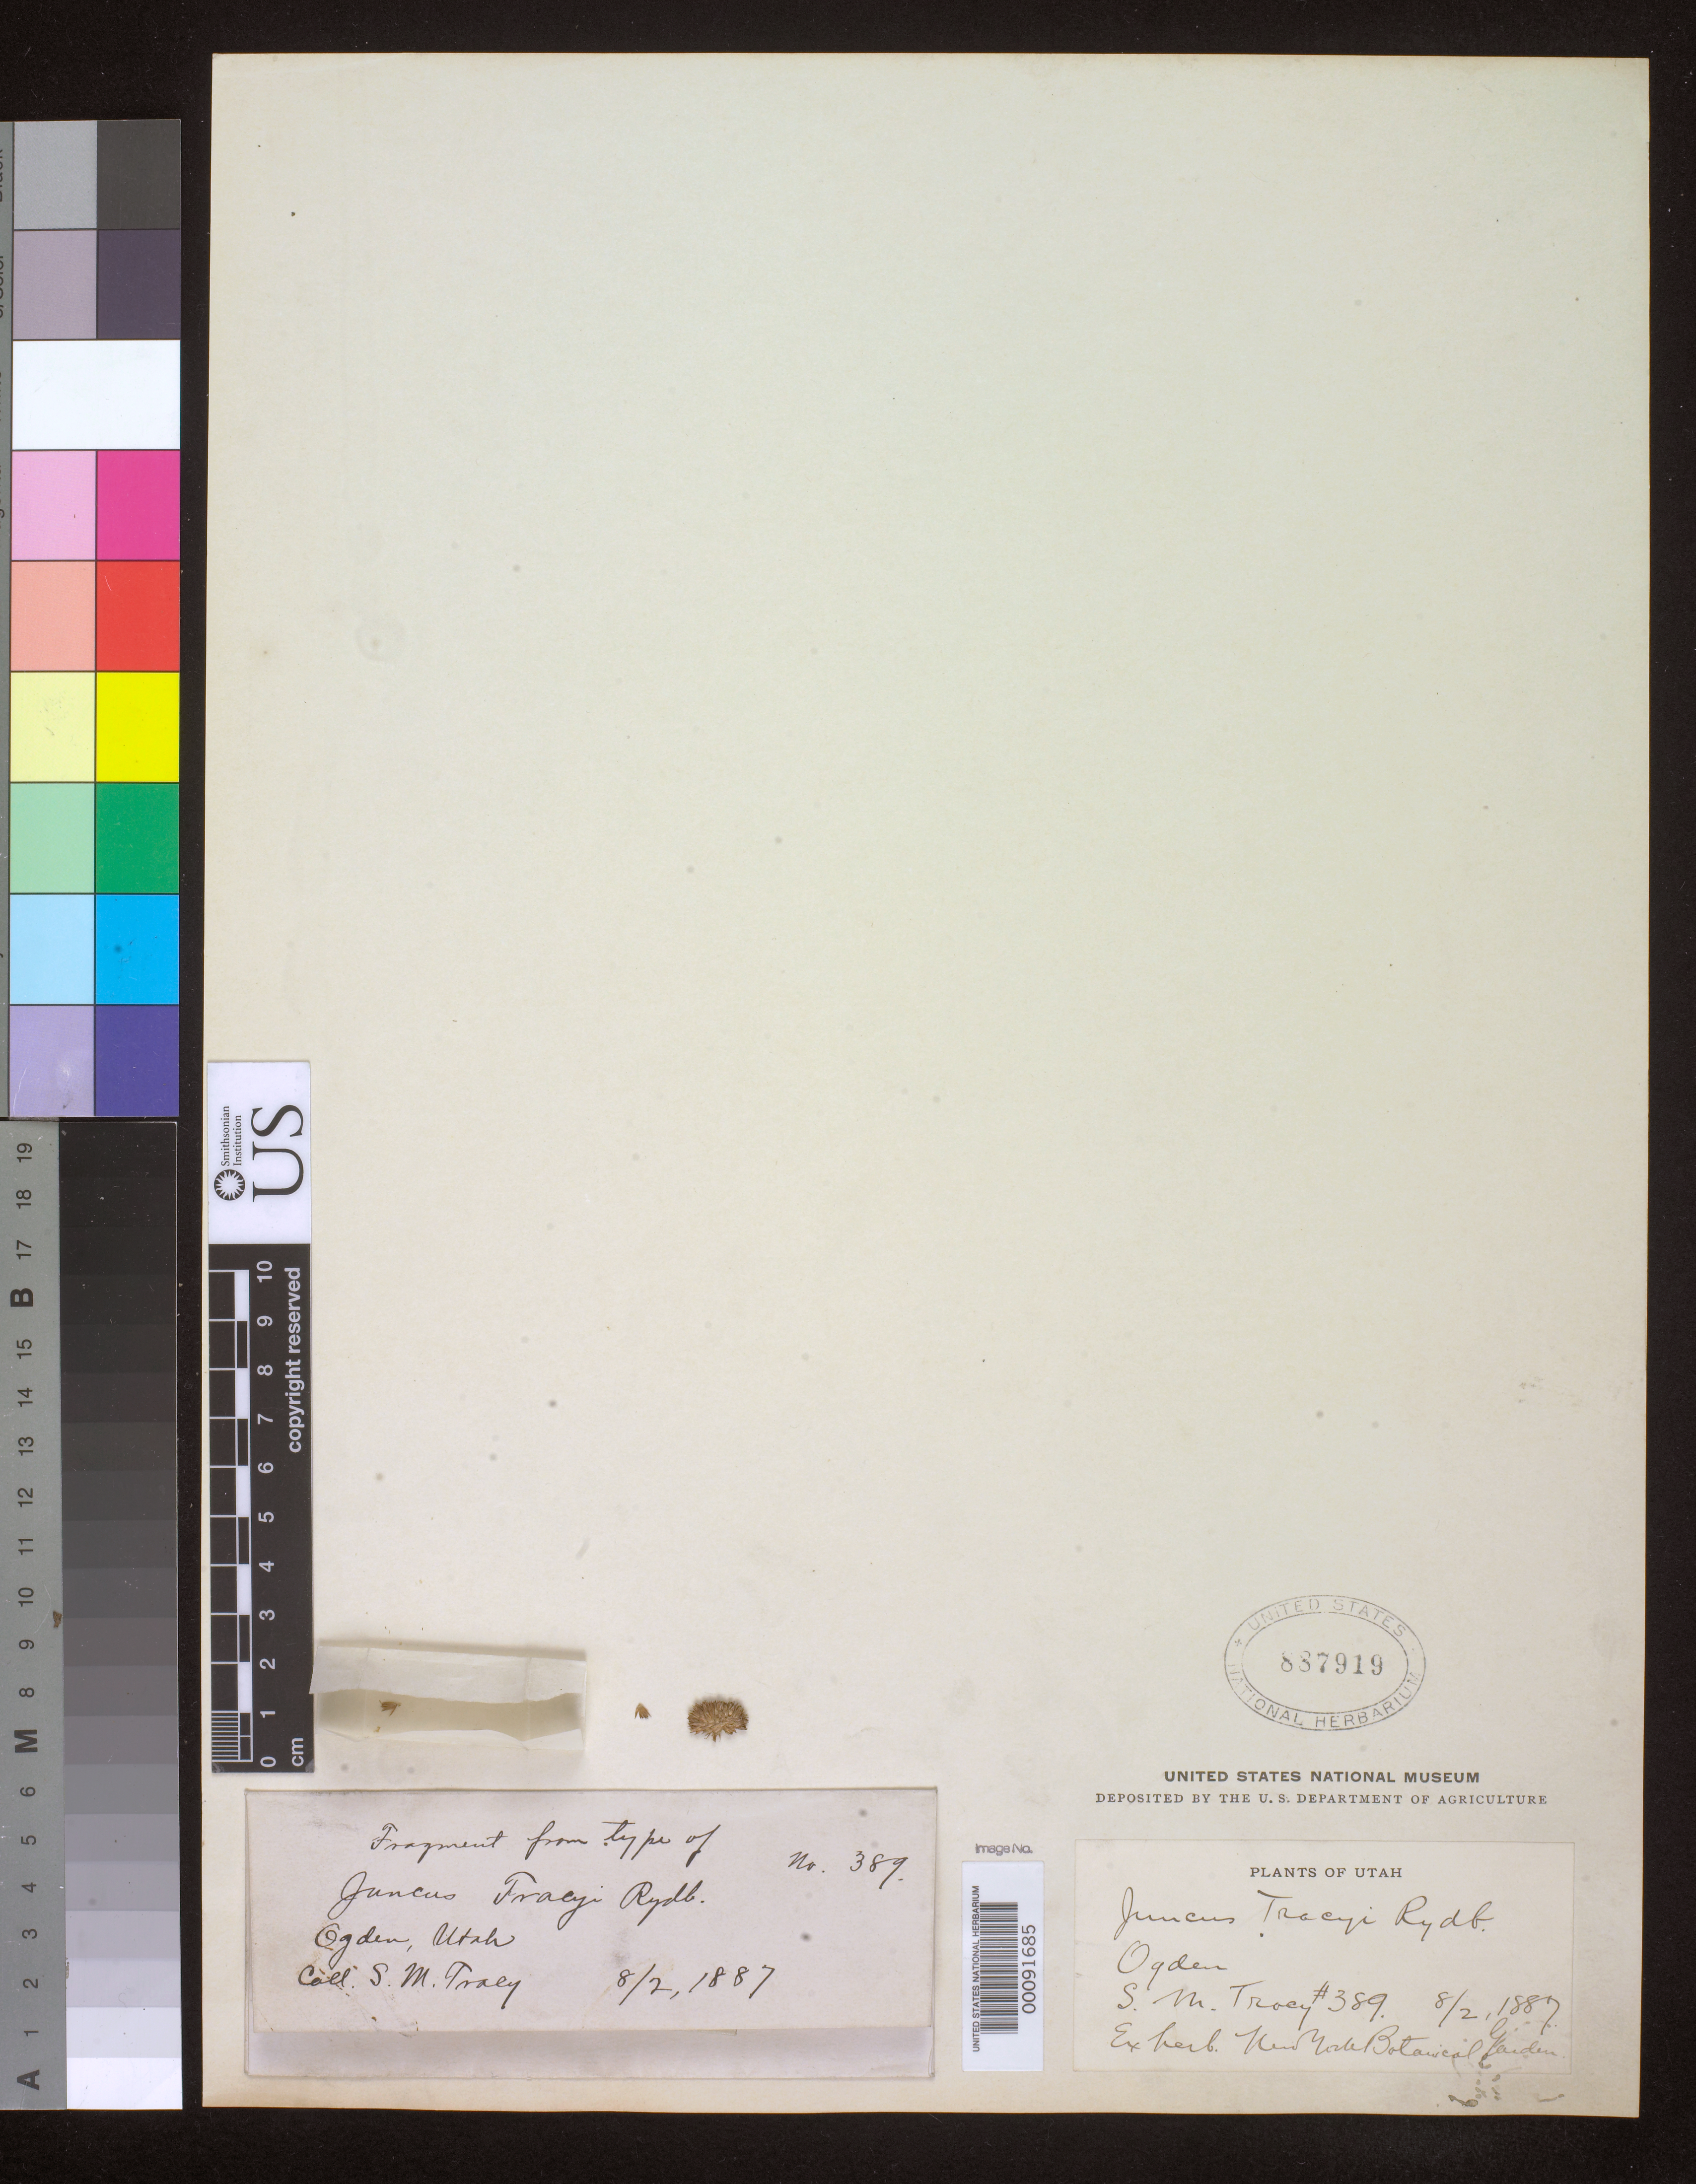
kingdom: Plantae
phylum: Tracheophyta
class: Liliopsida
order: Poales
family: Juncaceae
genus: Juncus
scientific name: Juncus tracyi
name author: Rydb.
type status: Type Fragment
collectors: S. M. Tracy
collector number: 389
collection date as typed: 08 Feb 1887 or 02 Aug 1887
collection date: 1887-02-08 or 1887-08-02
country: United States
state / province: Utah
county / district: Weber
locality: Ogden.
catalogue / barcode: US 887919